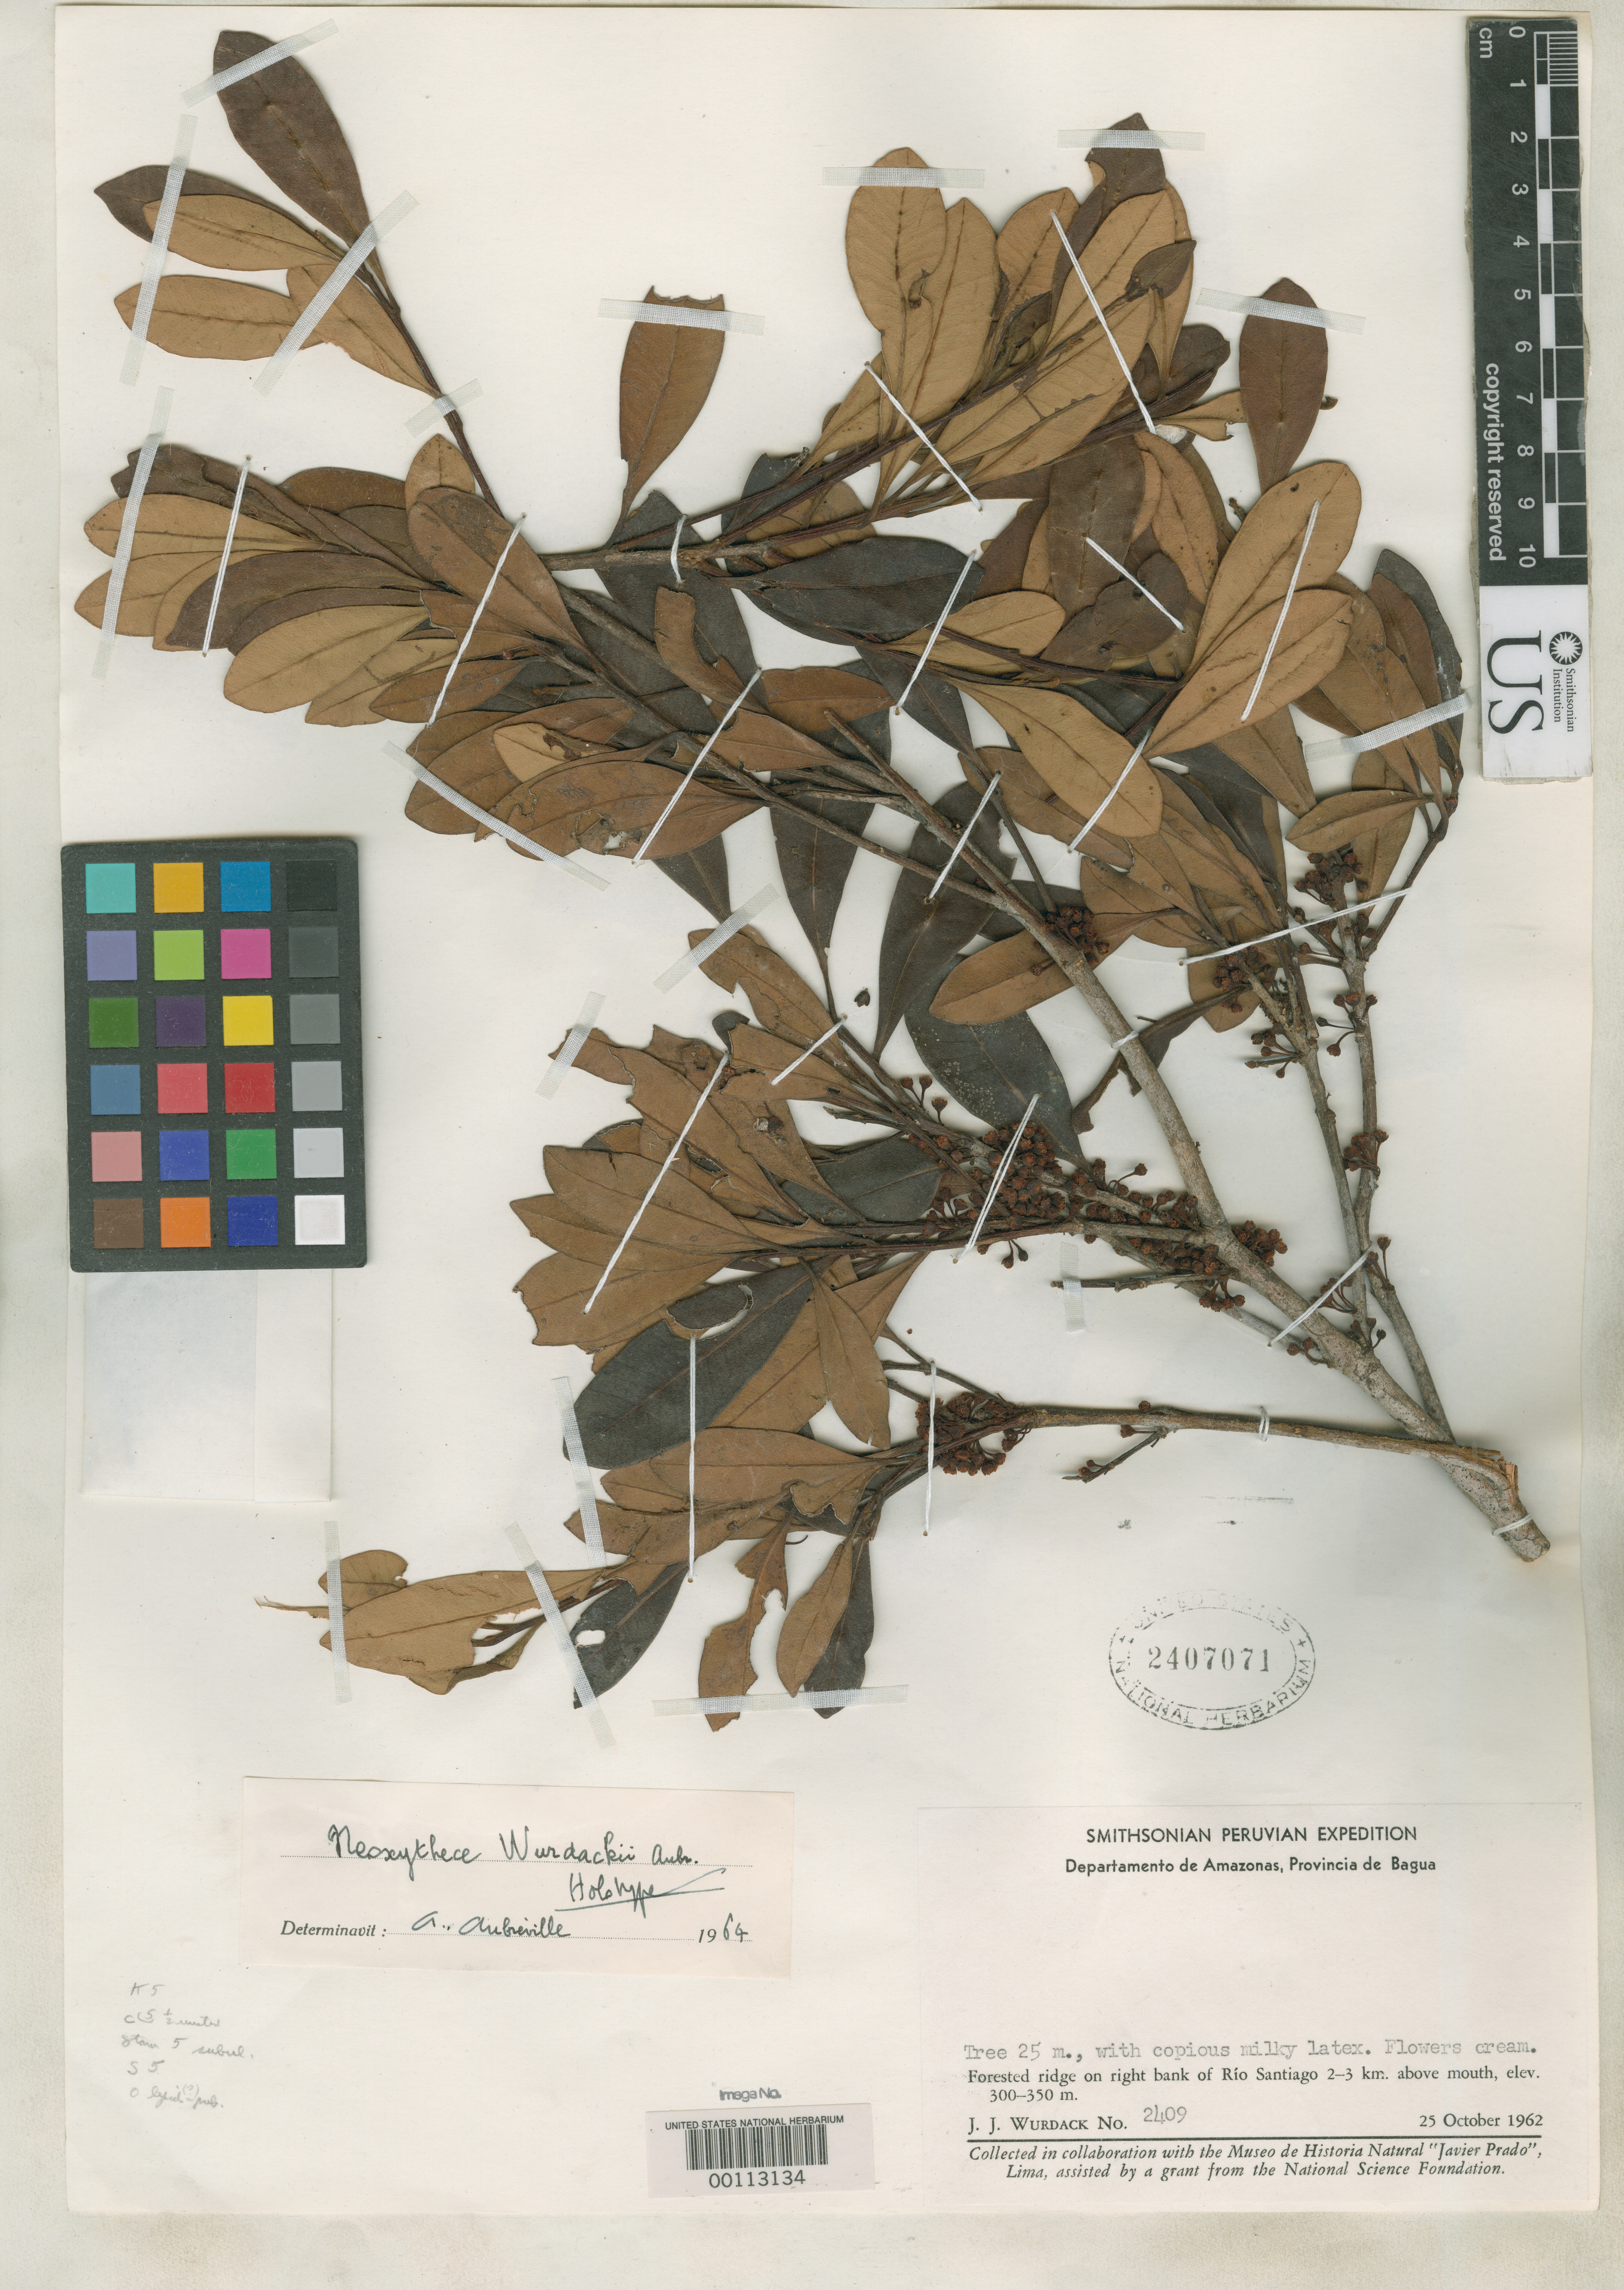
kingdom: Plantae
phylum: Tracheophyta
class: Magnoliopsida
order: Ericales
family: Sapotaceae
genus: Neoxythece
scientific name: Neoxythece wurdackii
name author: Aubrév.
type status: Holotype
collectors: J. J. Wurdack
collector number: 2409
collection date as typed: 25 Oct 1962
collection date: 1962-10-25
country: Peru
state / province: Amazonas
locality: Río Santiago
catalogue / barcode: US 2407071